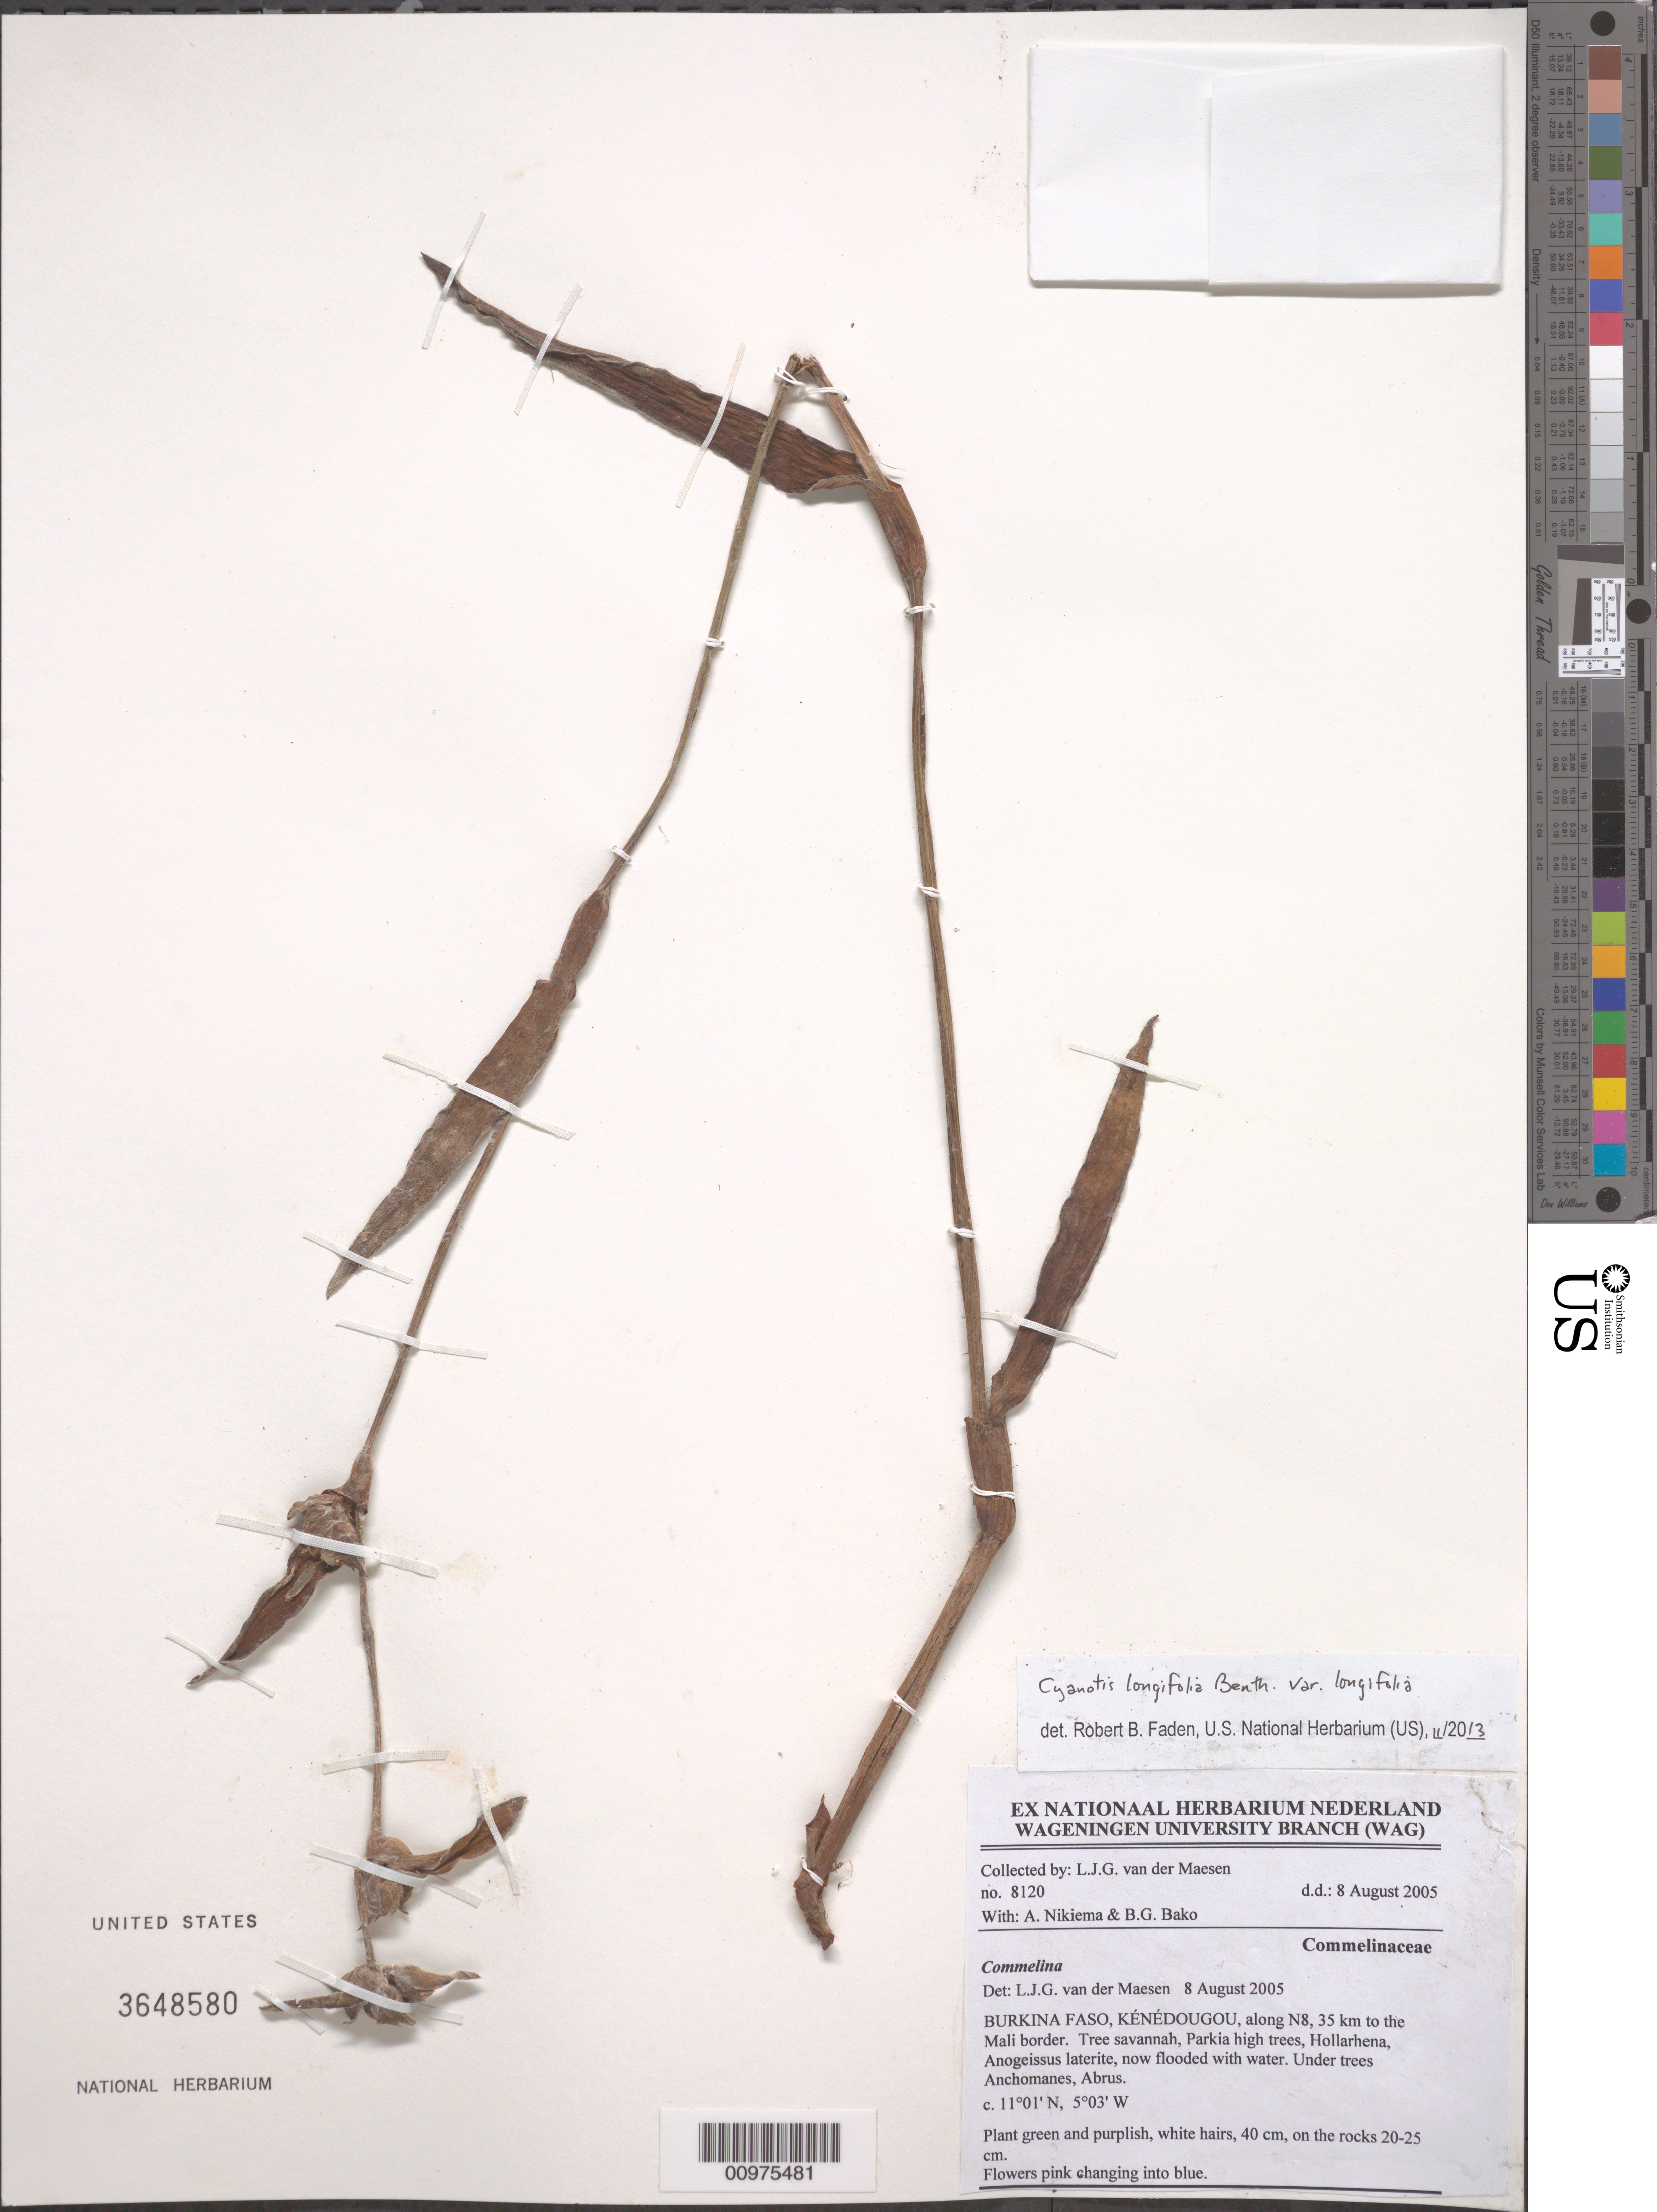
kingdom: Plantae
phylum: Tracheophyta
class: Liliopsida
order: Commelinales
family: Commelinaceae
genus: Cyanotis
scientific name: Cyanotis longifolia var. longifolia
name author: Benth.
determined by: Faden, Robert B., (US), Smithsonian Institution - National Museum of Natural History (UNITED STATES)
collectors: L. van der Maesen et al.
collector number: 8120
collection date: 2005-08-08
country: Burkina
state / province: Hauts-Bassins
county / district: Kénédougou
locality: along N8, 35 km to the Mali border.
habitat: Tree savannah, Parkia high trees, Hollarhena, Anogeissus laterite, now flooded with water. Under trees Anchomanes, Abrus.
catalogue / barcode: US 3648580